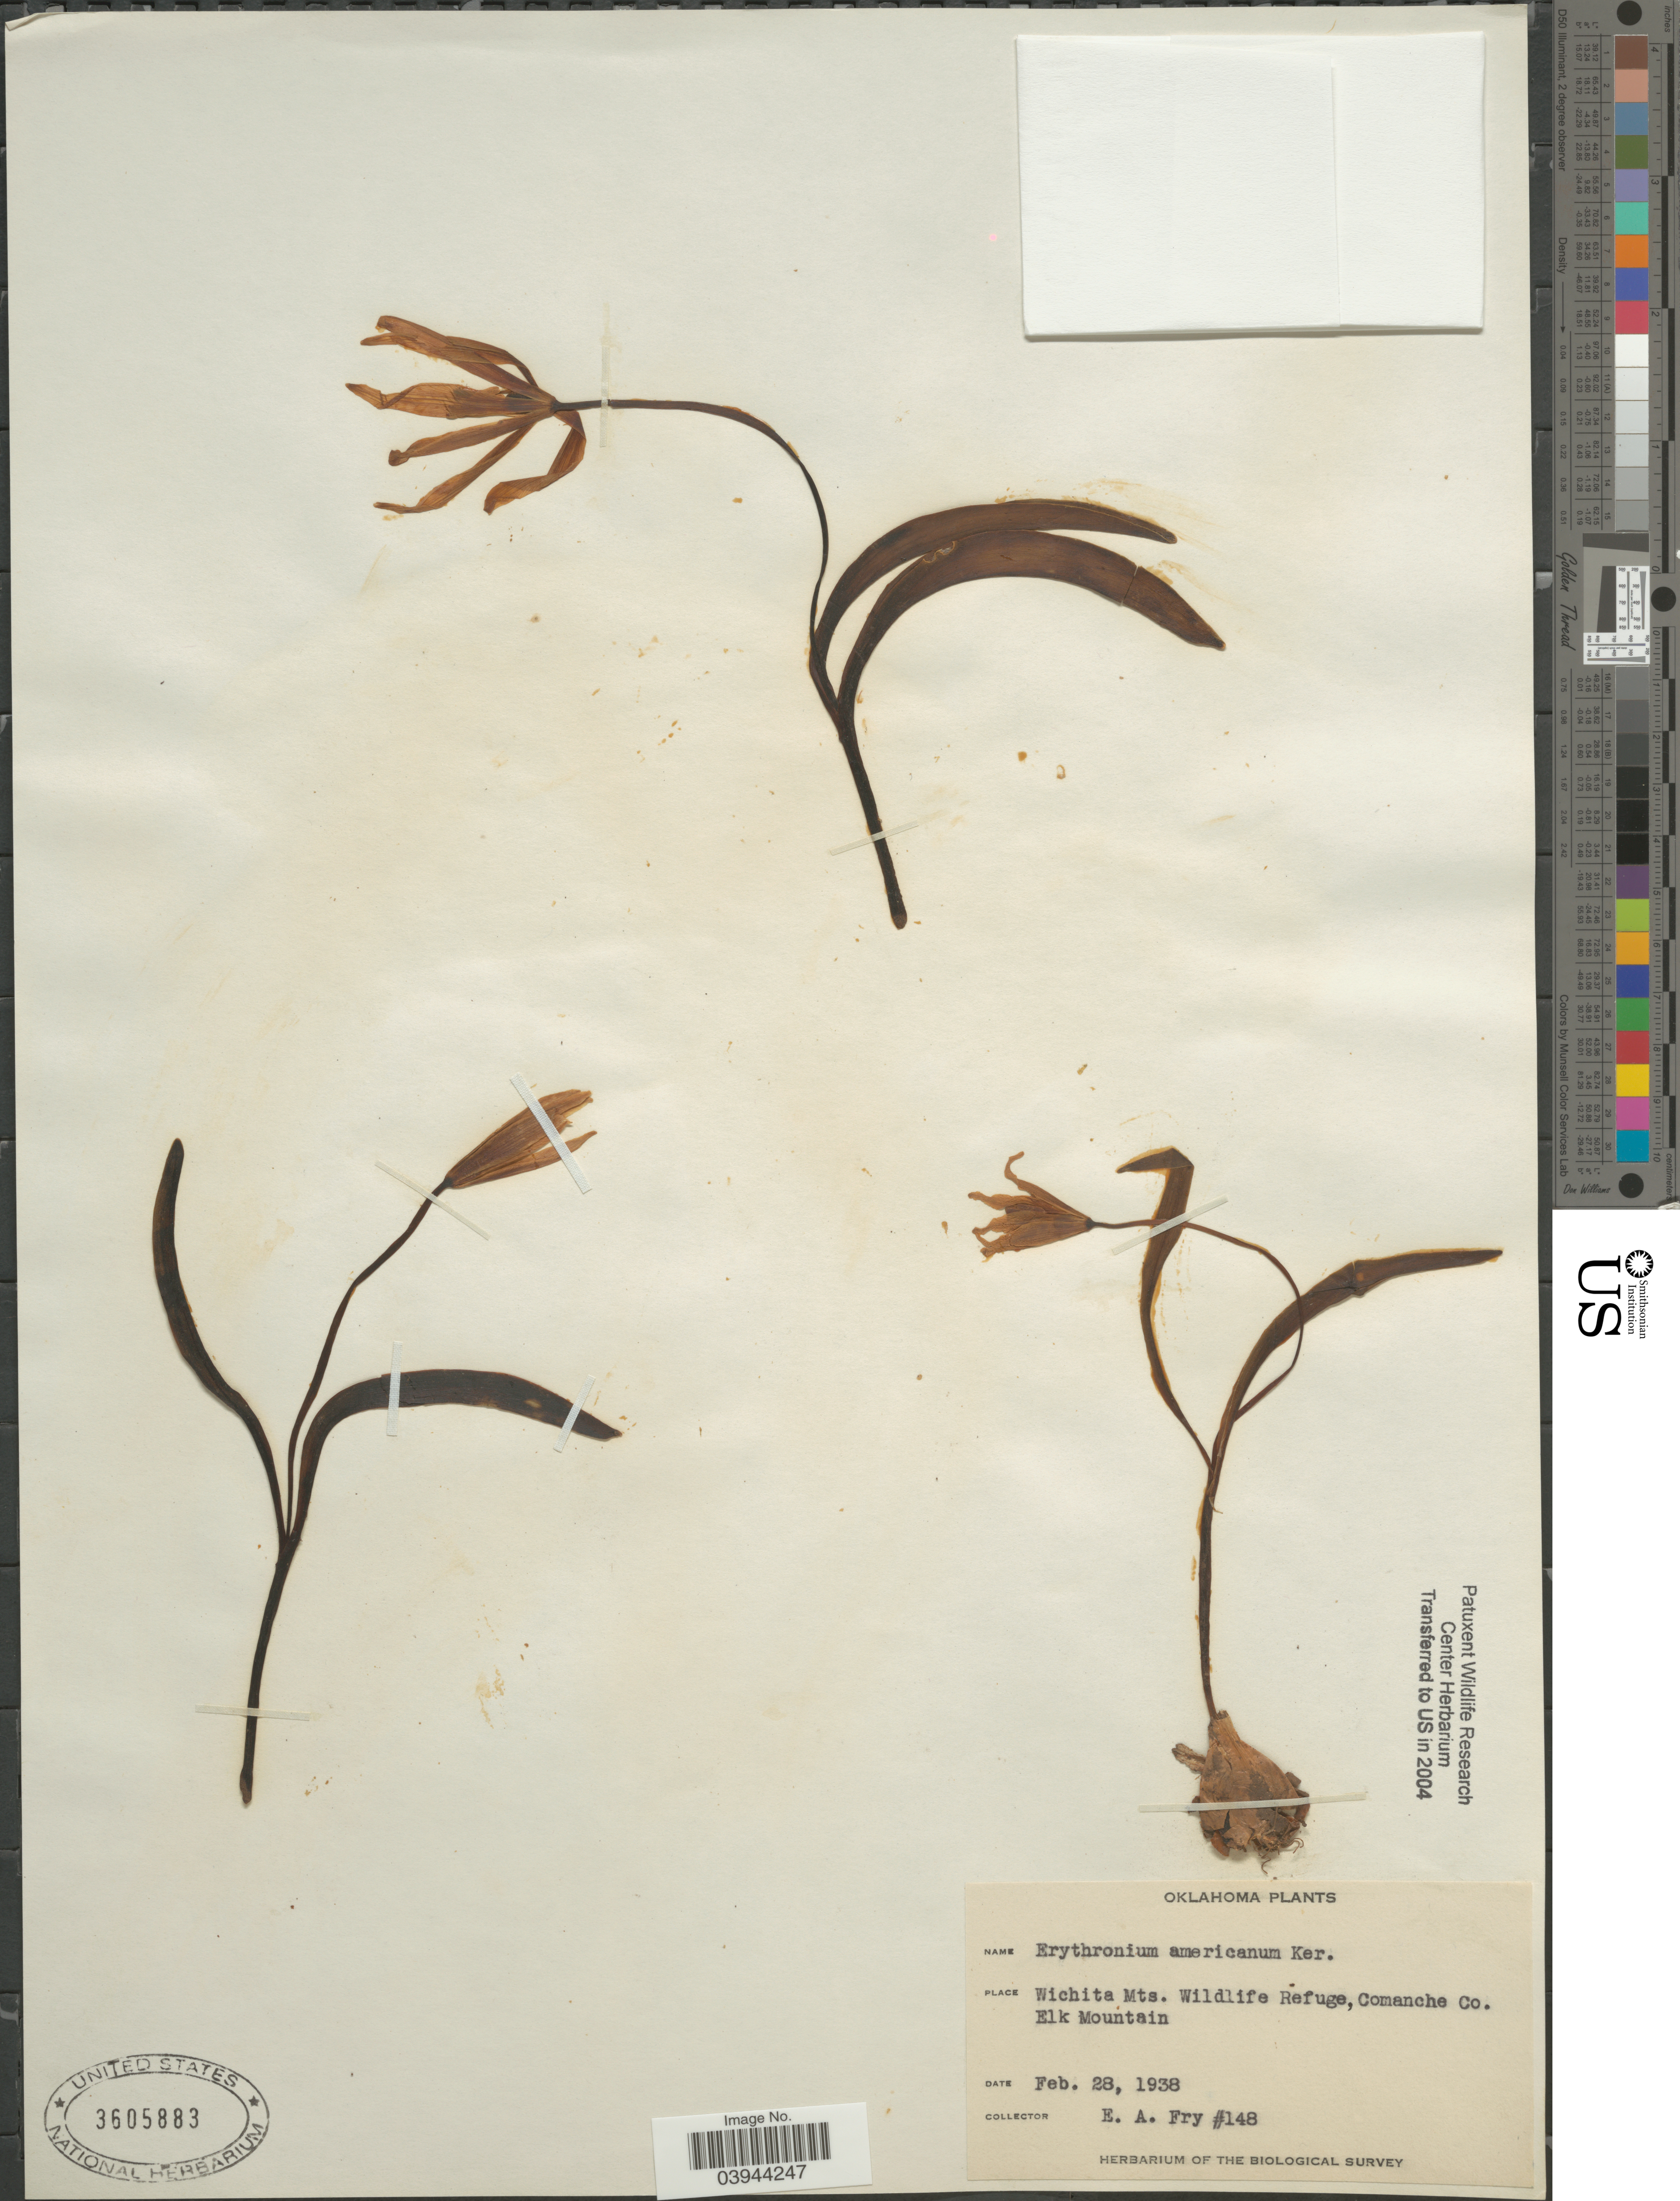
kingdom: Plantae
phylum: Tracheophyta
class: Liliopsida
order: Liliales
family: Liliaceae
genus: Erythronium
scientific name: Erythronium americanum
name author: Ker Gawl.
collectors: E. Fry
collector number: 148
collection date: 1938-02-28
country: United States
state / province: Oklahoma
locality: Wichita Mts. Wildlife Refuge, Comanche Co. Elk Mountain.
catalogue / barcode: US 3605883